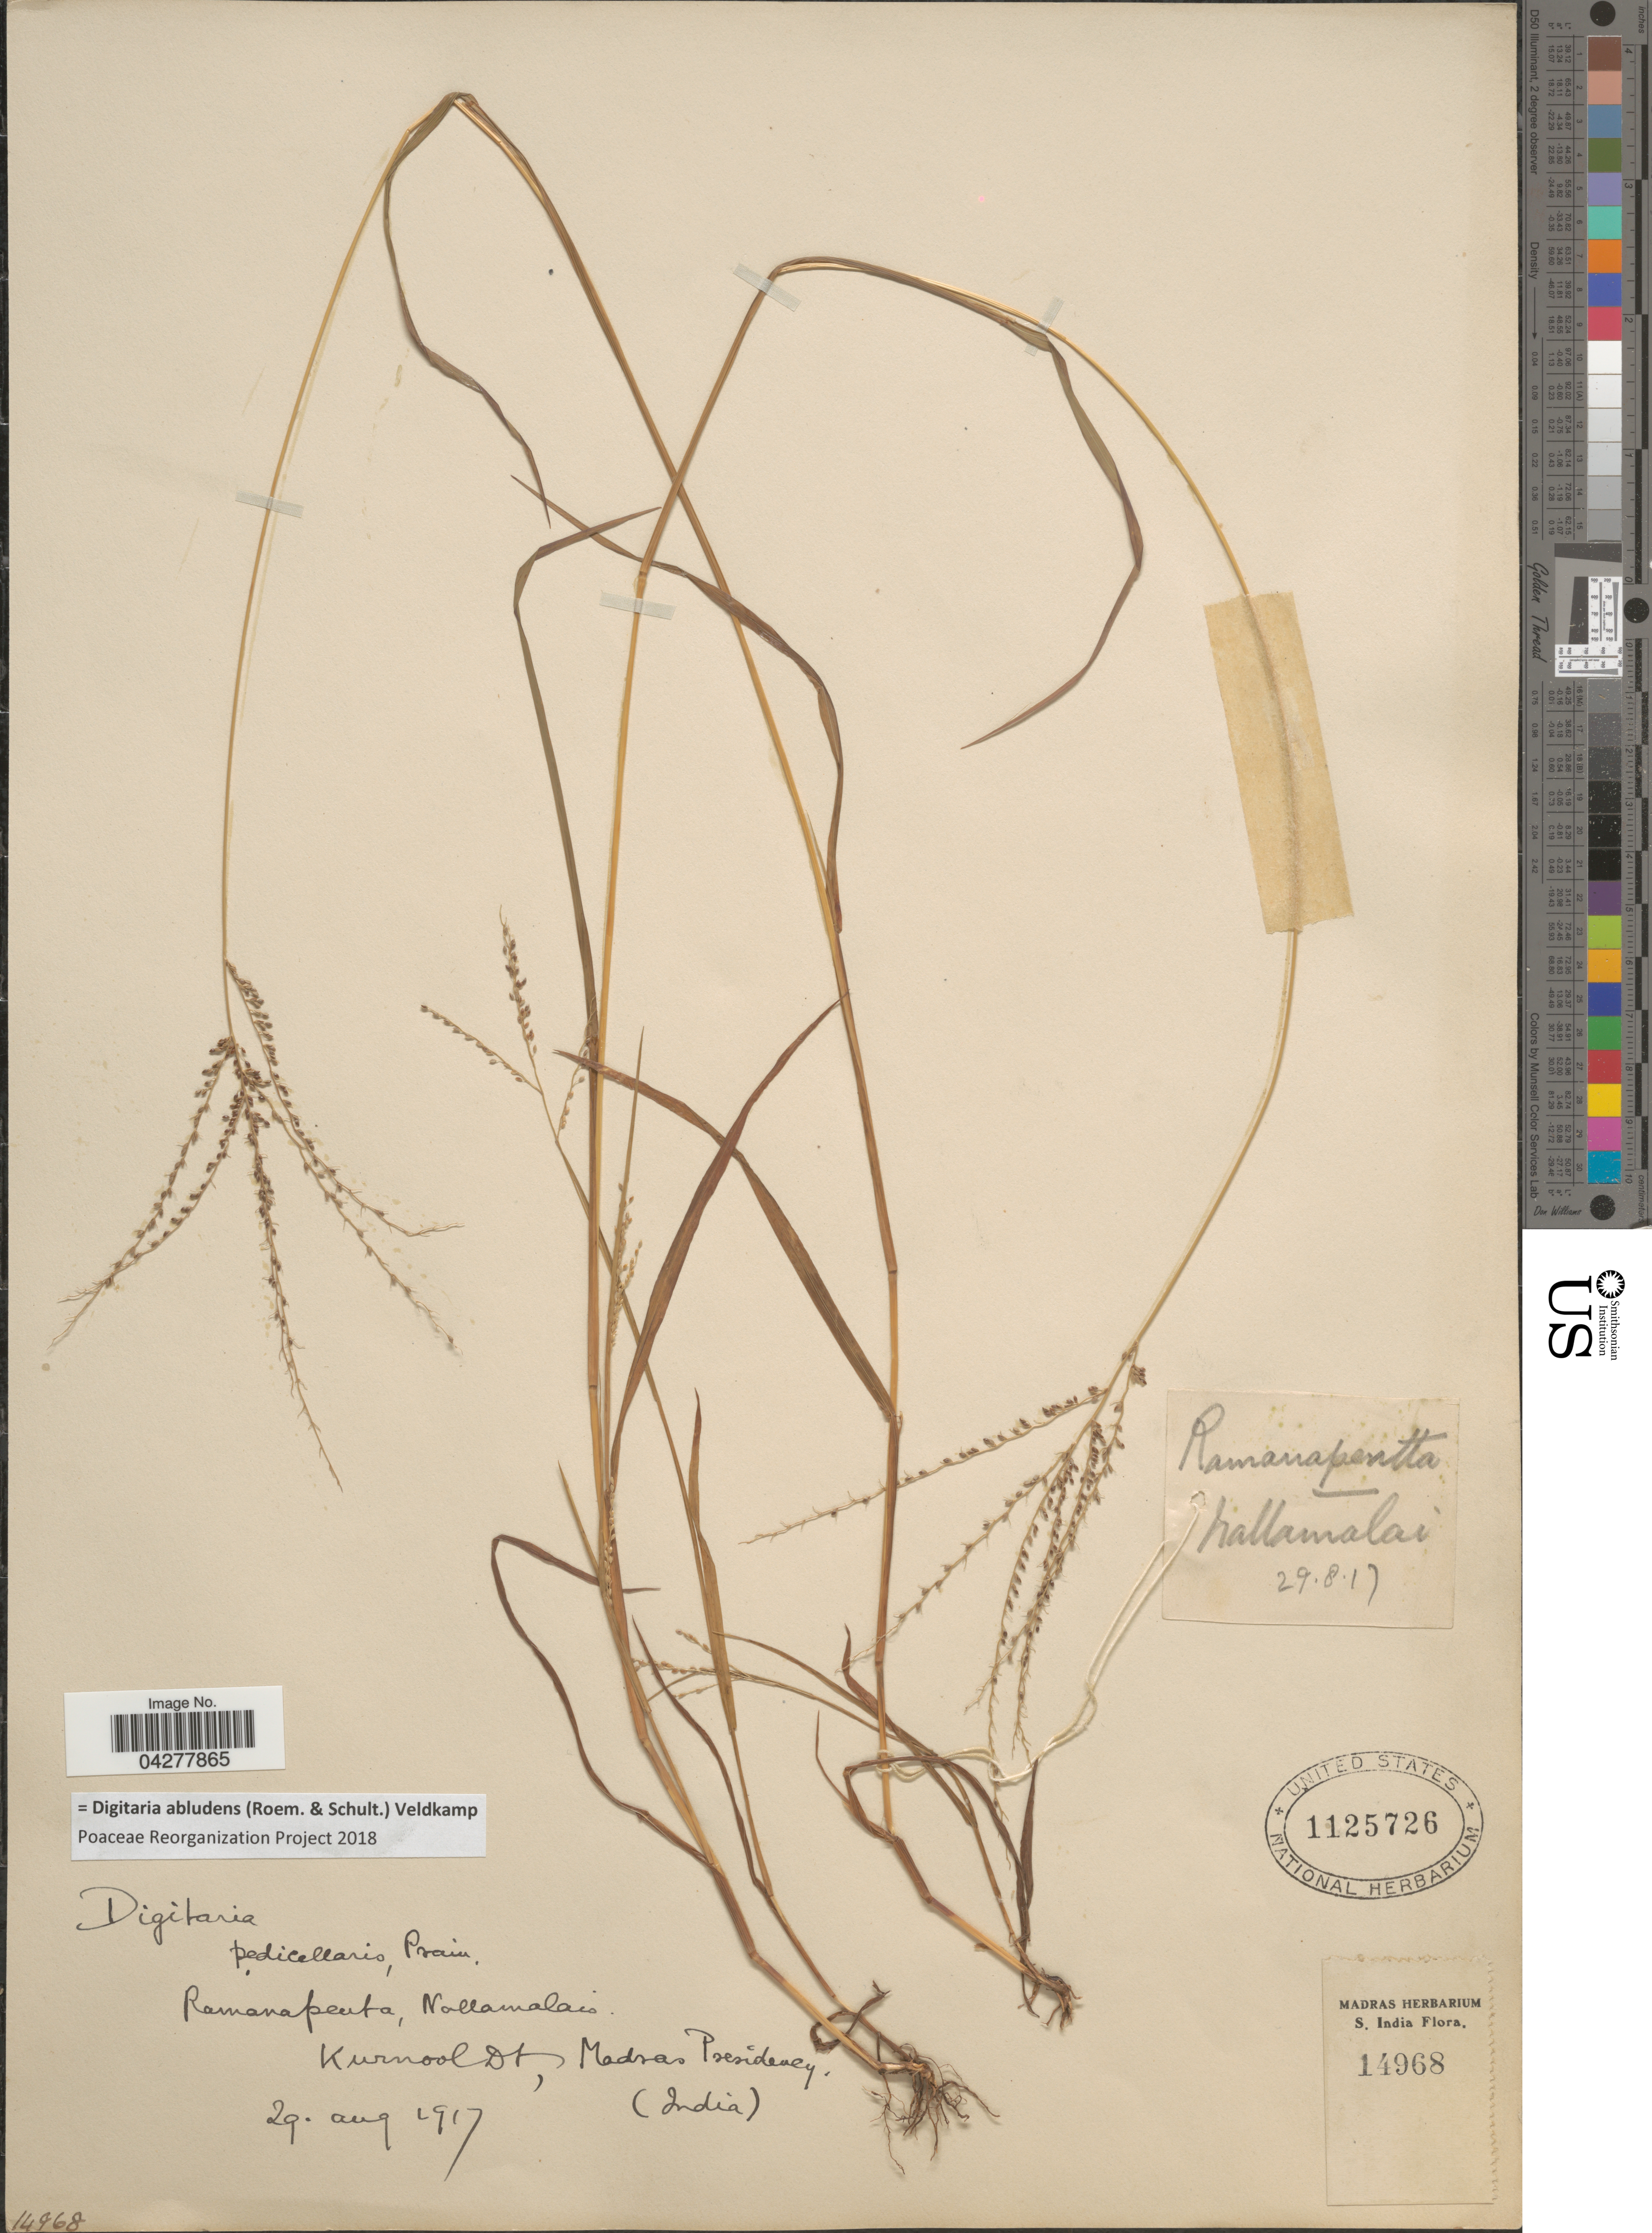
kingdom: Plantae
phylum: Tracheophyta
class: Liliopsida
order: Poales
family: Poaceae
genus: Digitaria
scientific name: Digitaria abludens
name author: (Roem. & Schult.) Veldkamp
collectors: Ex herb. Madras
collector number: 14968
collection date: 1917-08-29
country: India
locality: Kurnool Dt. Madras Presidency. S. India.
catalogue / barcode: US 1125726